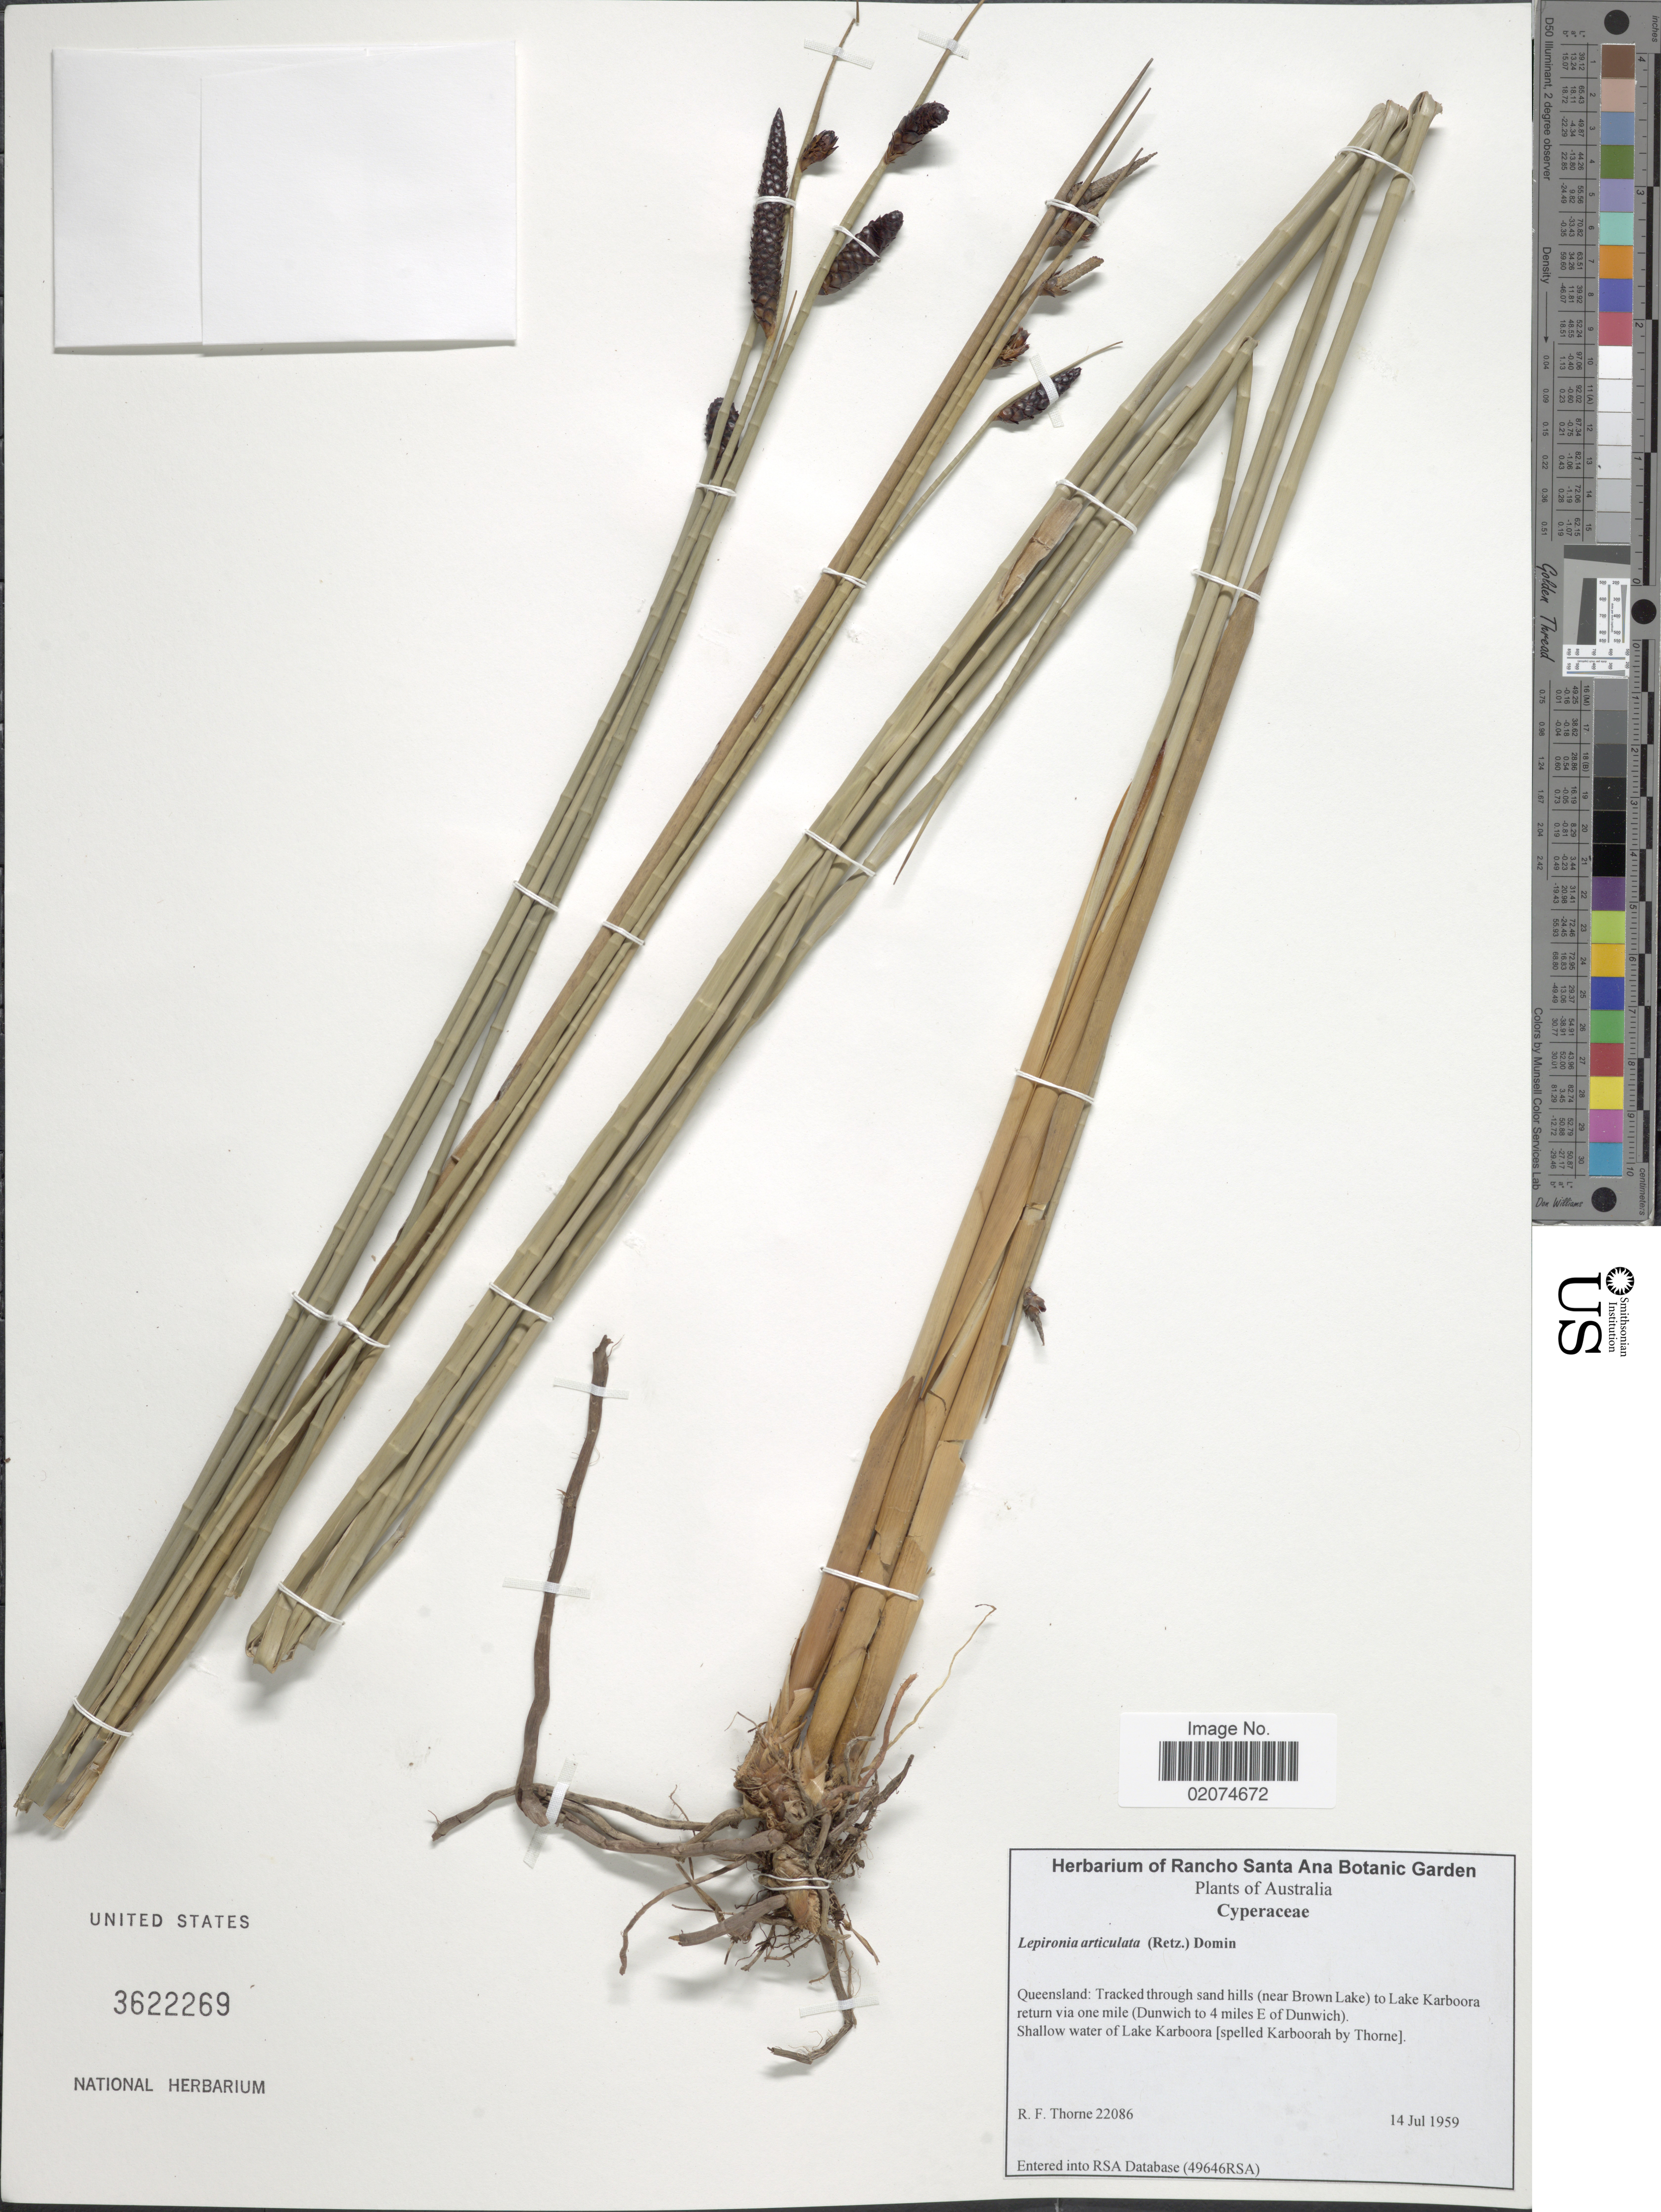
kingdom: Plantae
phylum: Tracheophyta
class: Liliopsida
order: Poales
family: Cyperaceae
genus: Lepironia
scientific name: Lepironia articulata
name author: (Retz.) Domin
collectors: R. F. Thorne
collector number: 22086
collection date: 1959-07-14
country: Australia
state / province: Queensland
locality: Queensland: Tracked through sand hills (near Brown Lake) to Lake Karboora return via one mile (Dunwhich to 4 miles E of Dunwich) Shallow water of Lake Karboora.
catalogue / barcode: US 3622269